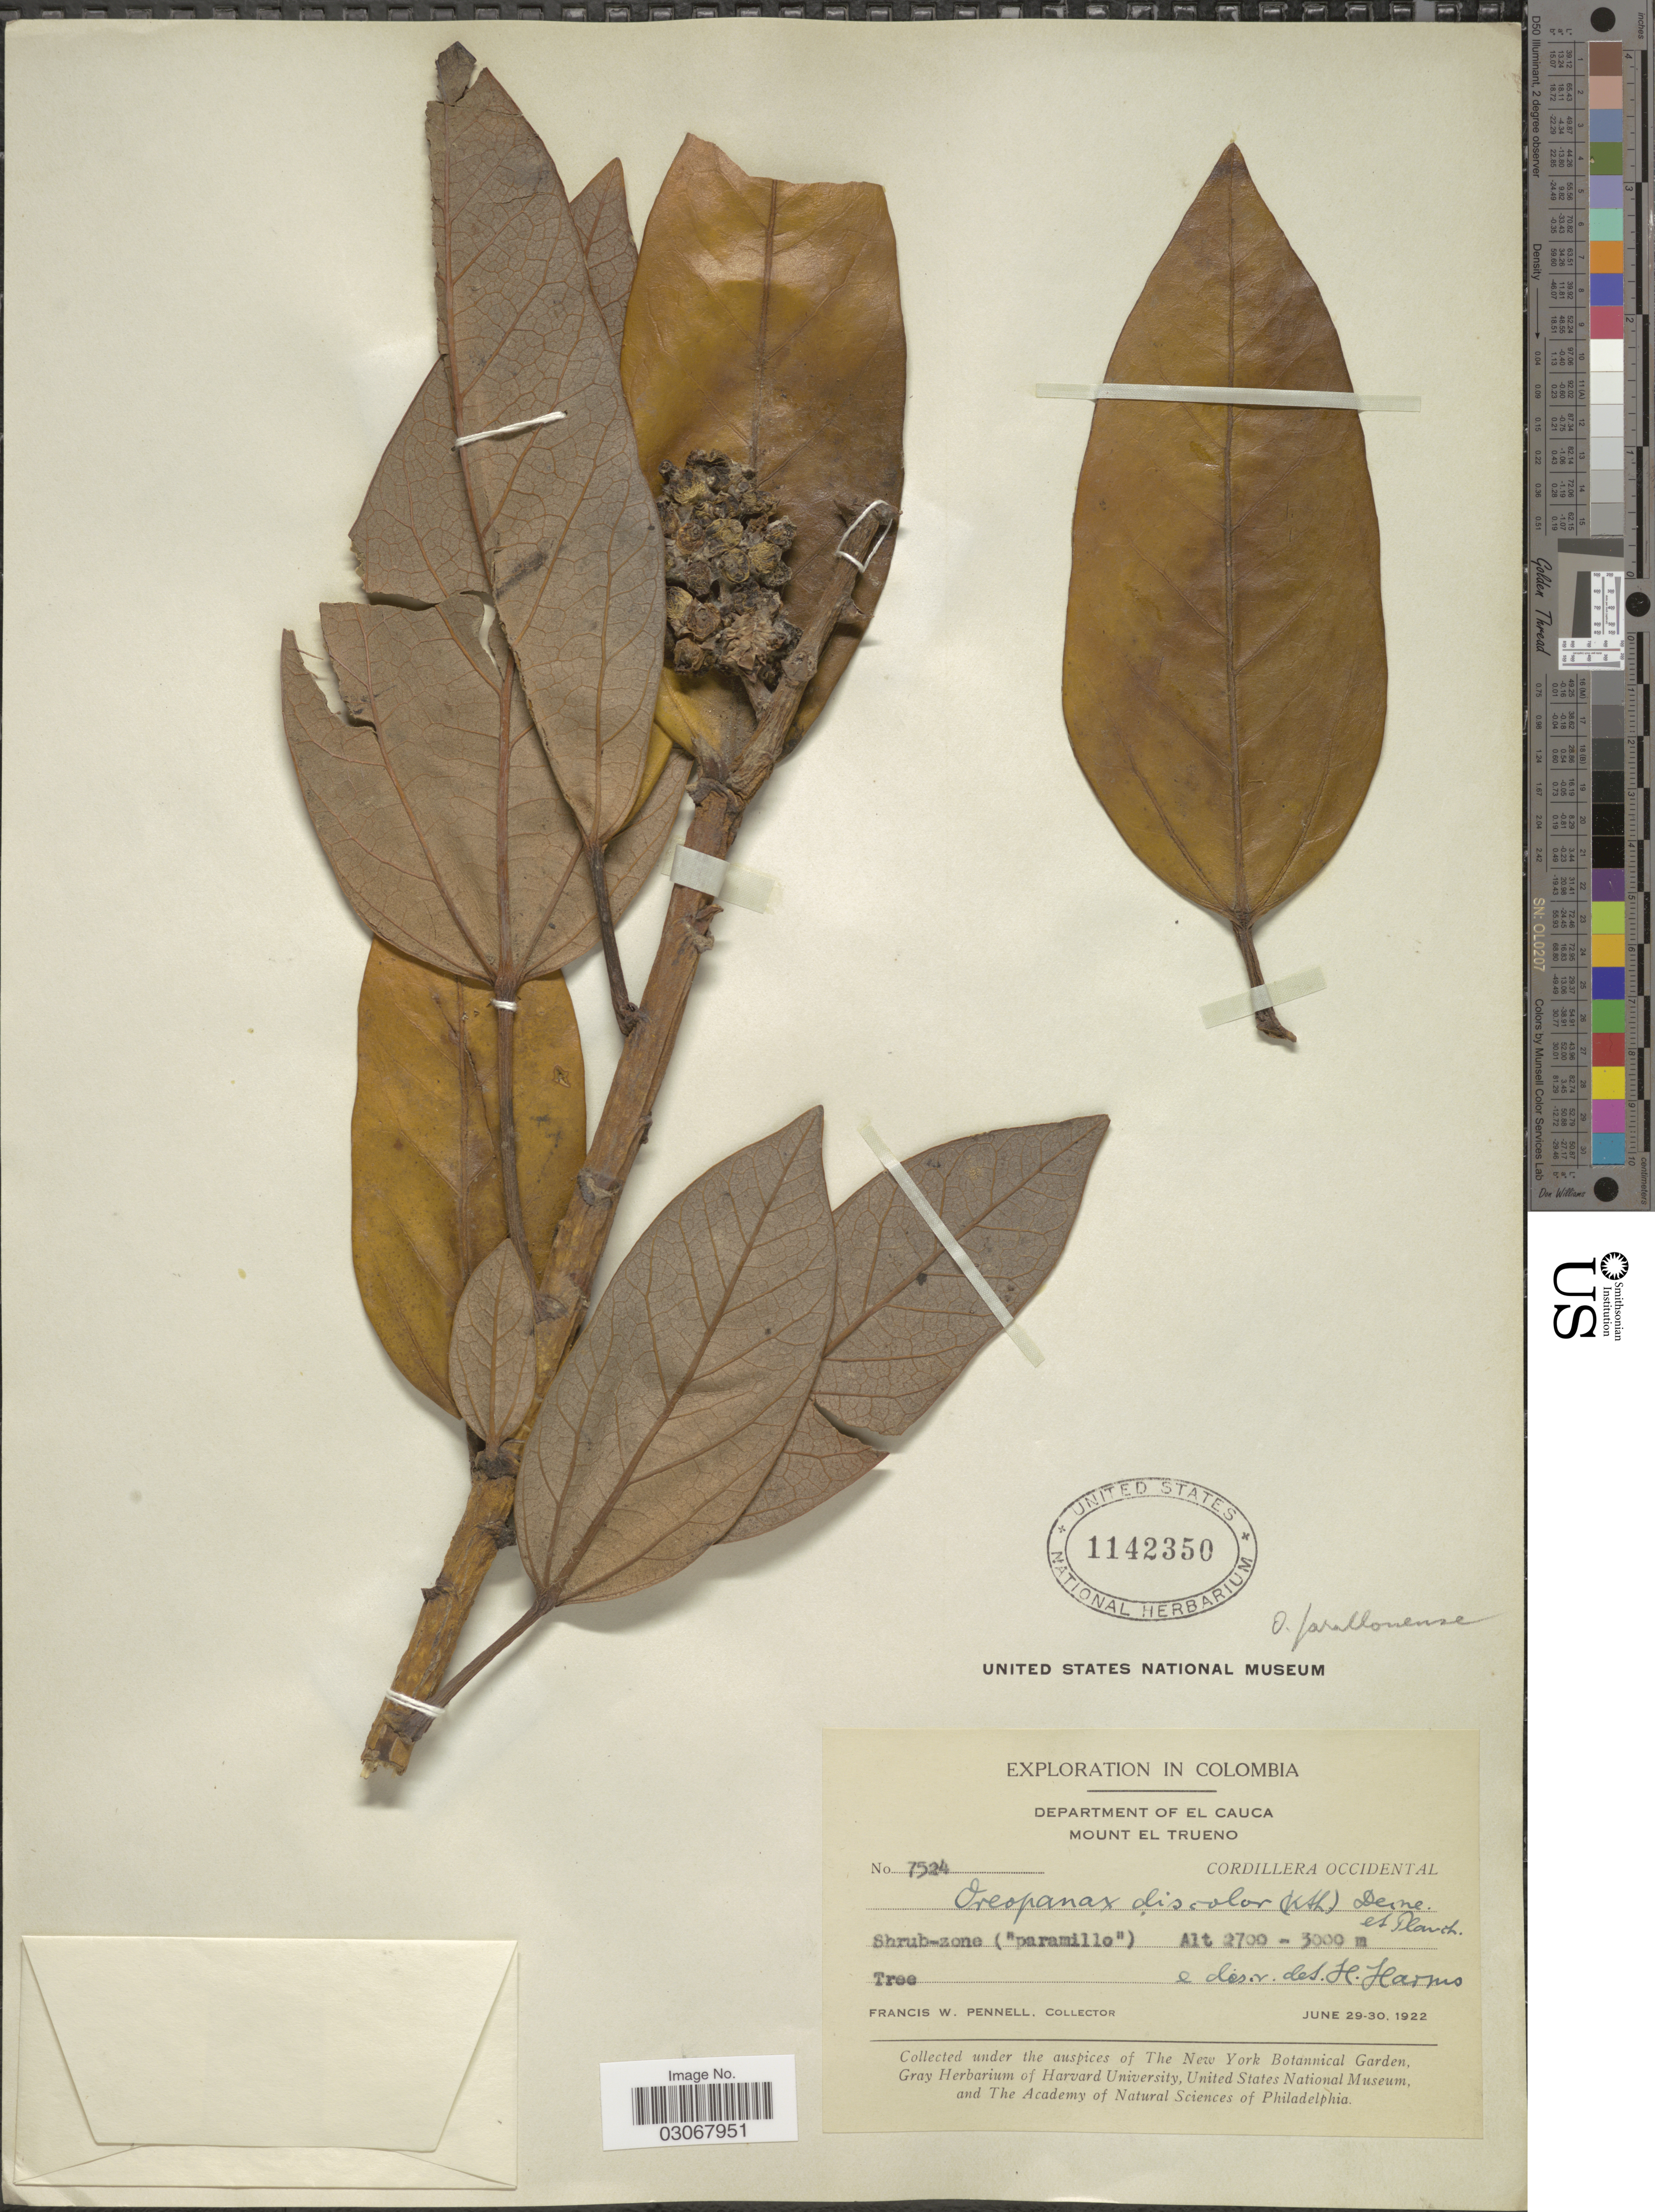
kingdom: Plantae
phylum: Tracheophyta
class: Magnoliopsida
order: Apiales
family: Araliaceae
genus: Oreopanax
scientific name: Oreopanax farallonense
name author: Cuatrec.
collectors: F. W. Pennell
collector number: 7524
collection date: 1922-06-29/1922-06-30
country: Colombia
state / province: Cauca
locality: Department of El Cauca. Mount El Trueno. Cordillera Occidental.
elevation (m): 2700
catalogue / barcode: US 1142350